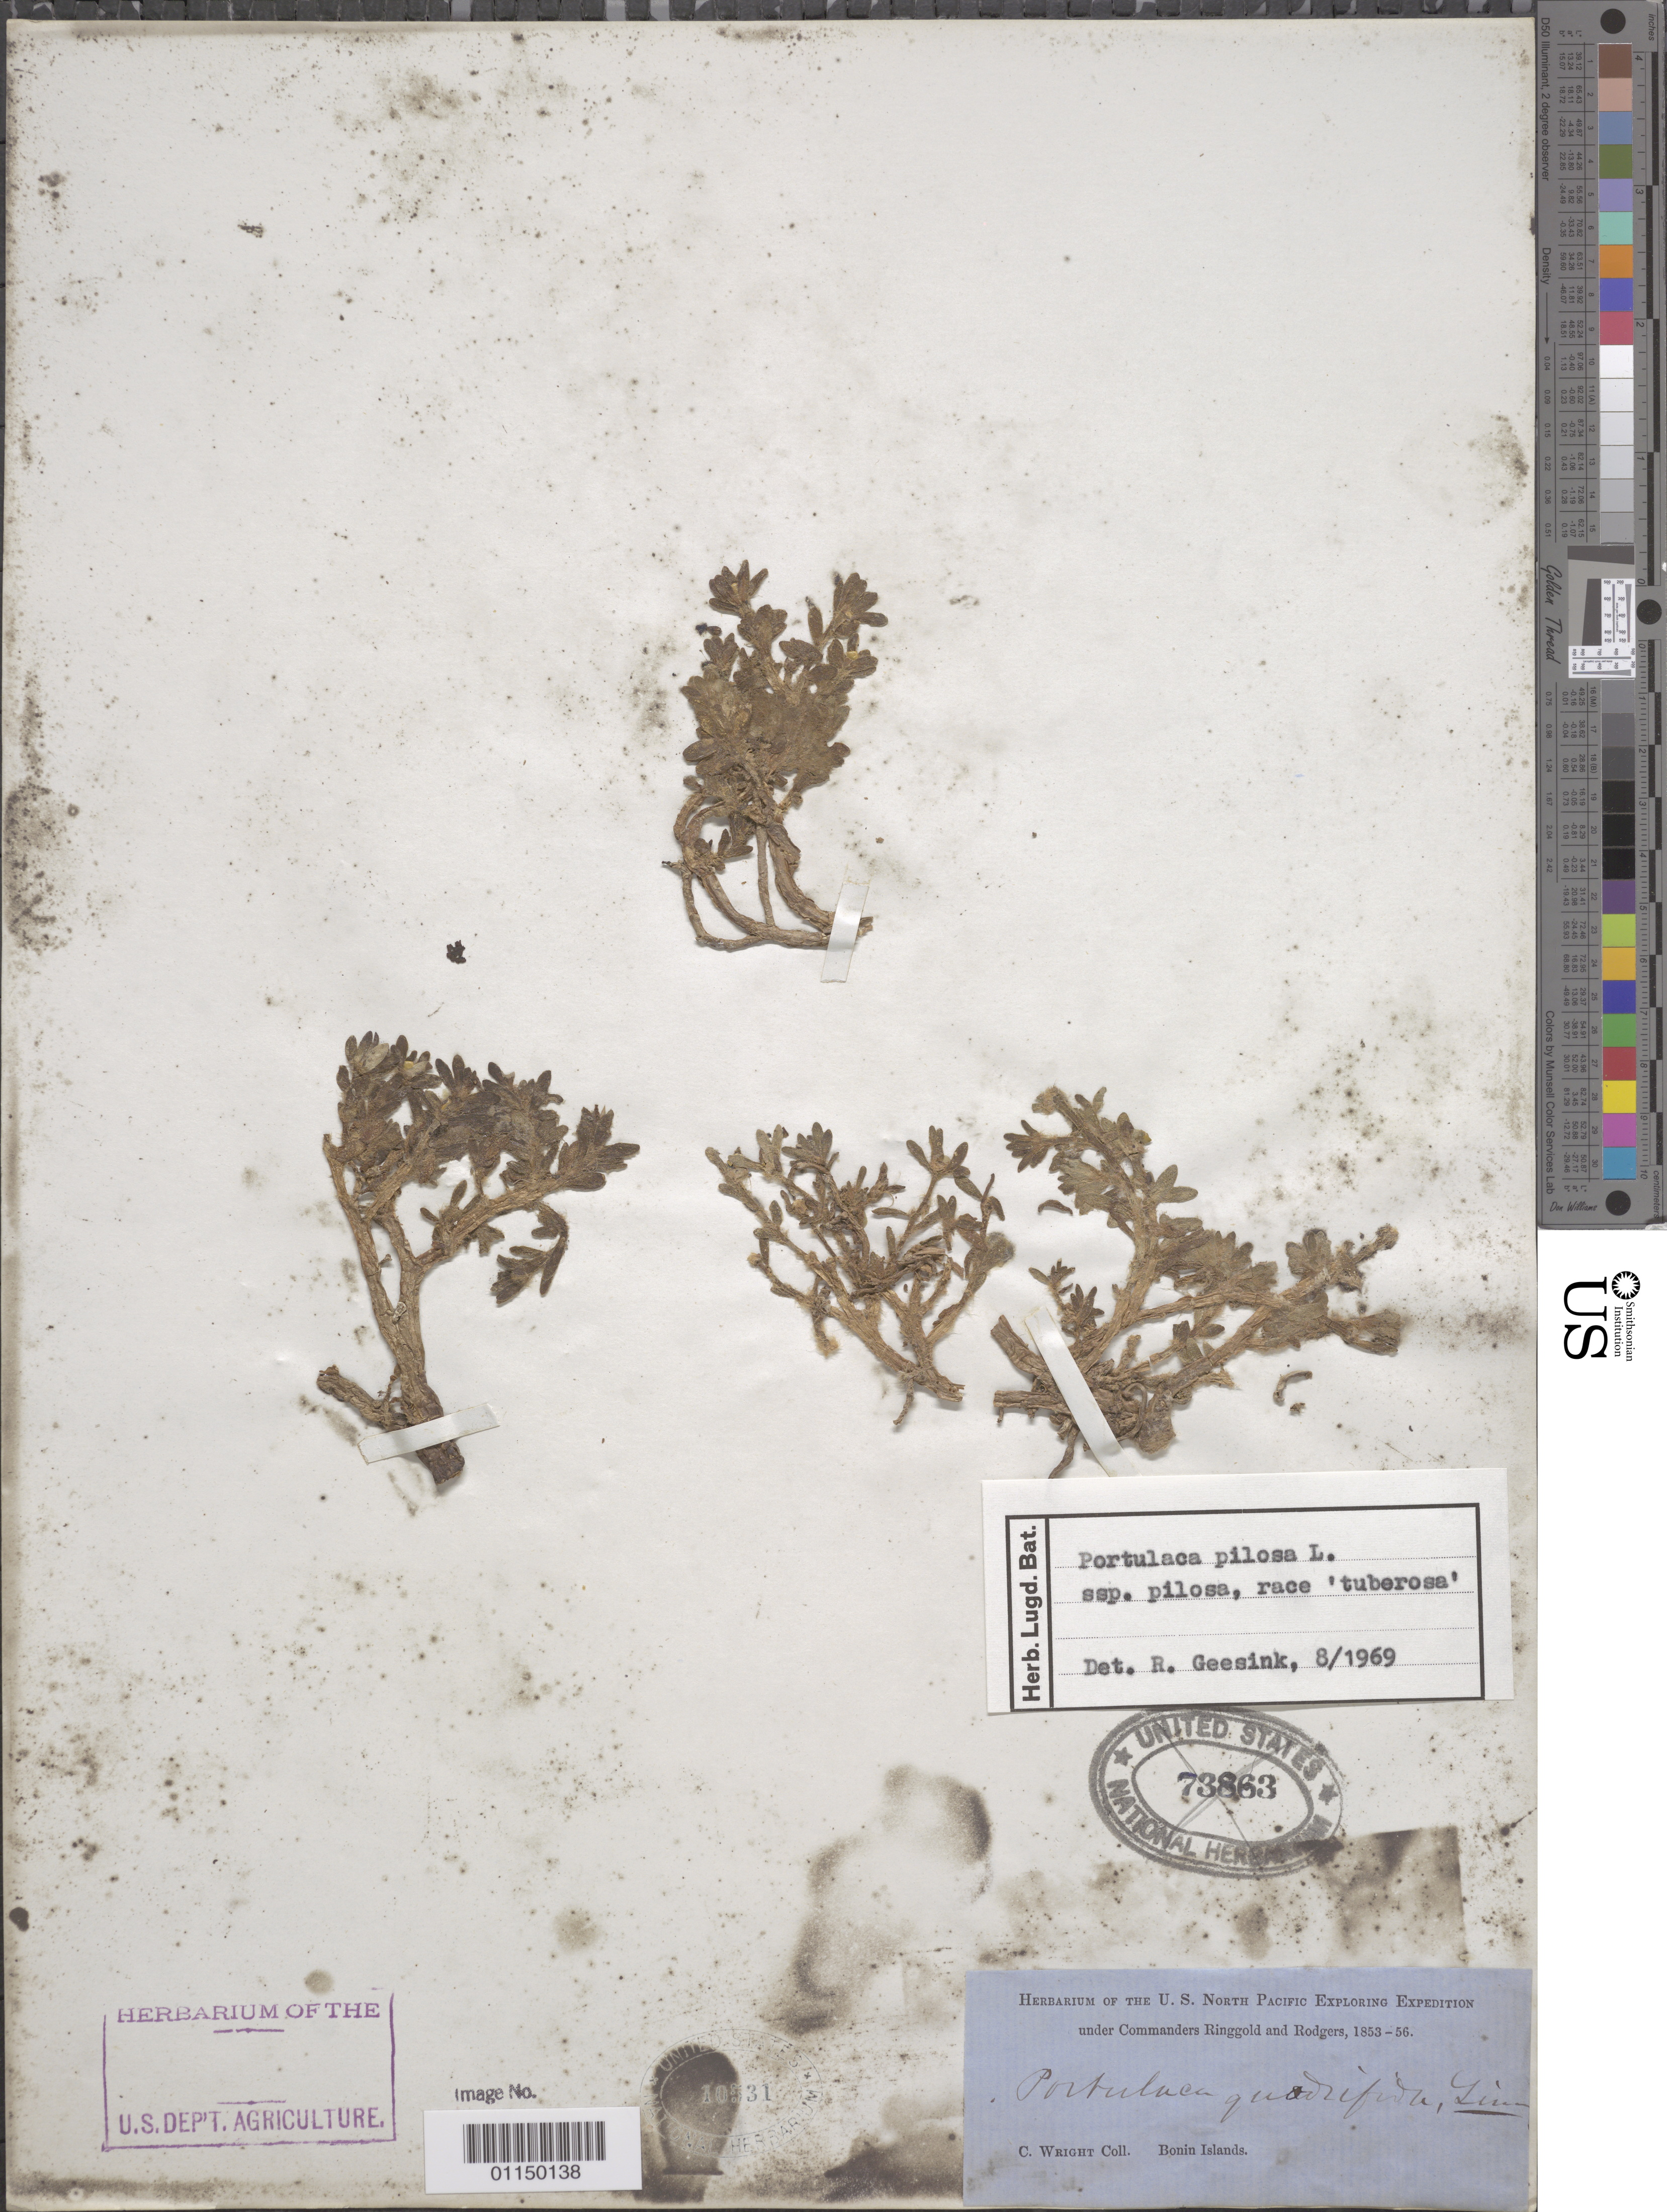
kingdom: Plantae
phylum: Tracheophyta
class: Magnoliopsida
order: Caryophyllales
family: Portulacaceae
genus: Portulaca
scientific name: Portulaca pilosa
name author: L.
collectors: C. Wright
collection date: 1853/1856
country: Japan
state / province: Tokyo, Federal City of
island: Bonin Islands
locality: Bonin Islands.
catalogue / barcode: US 10531